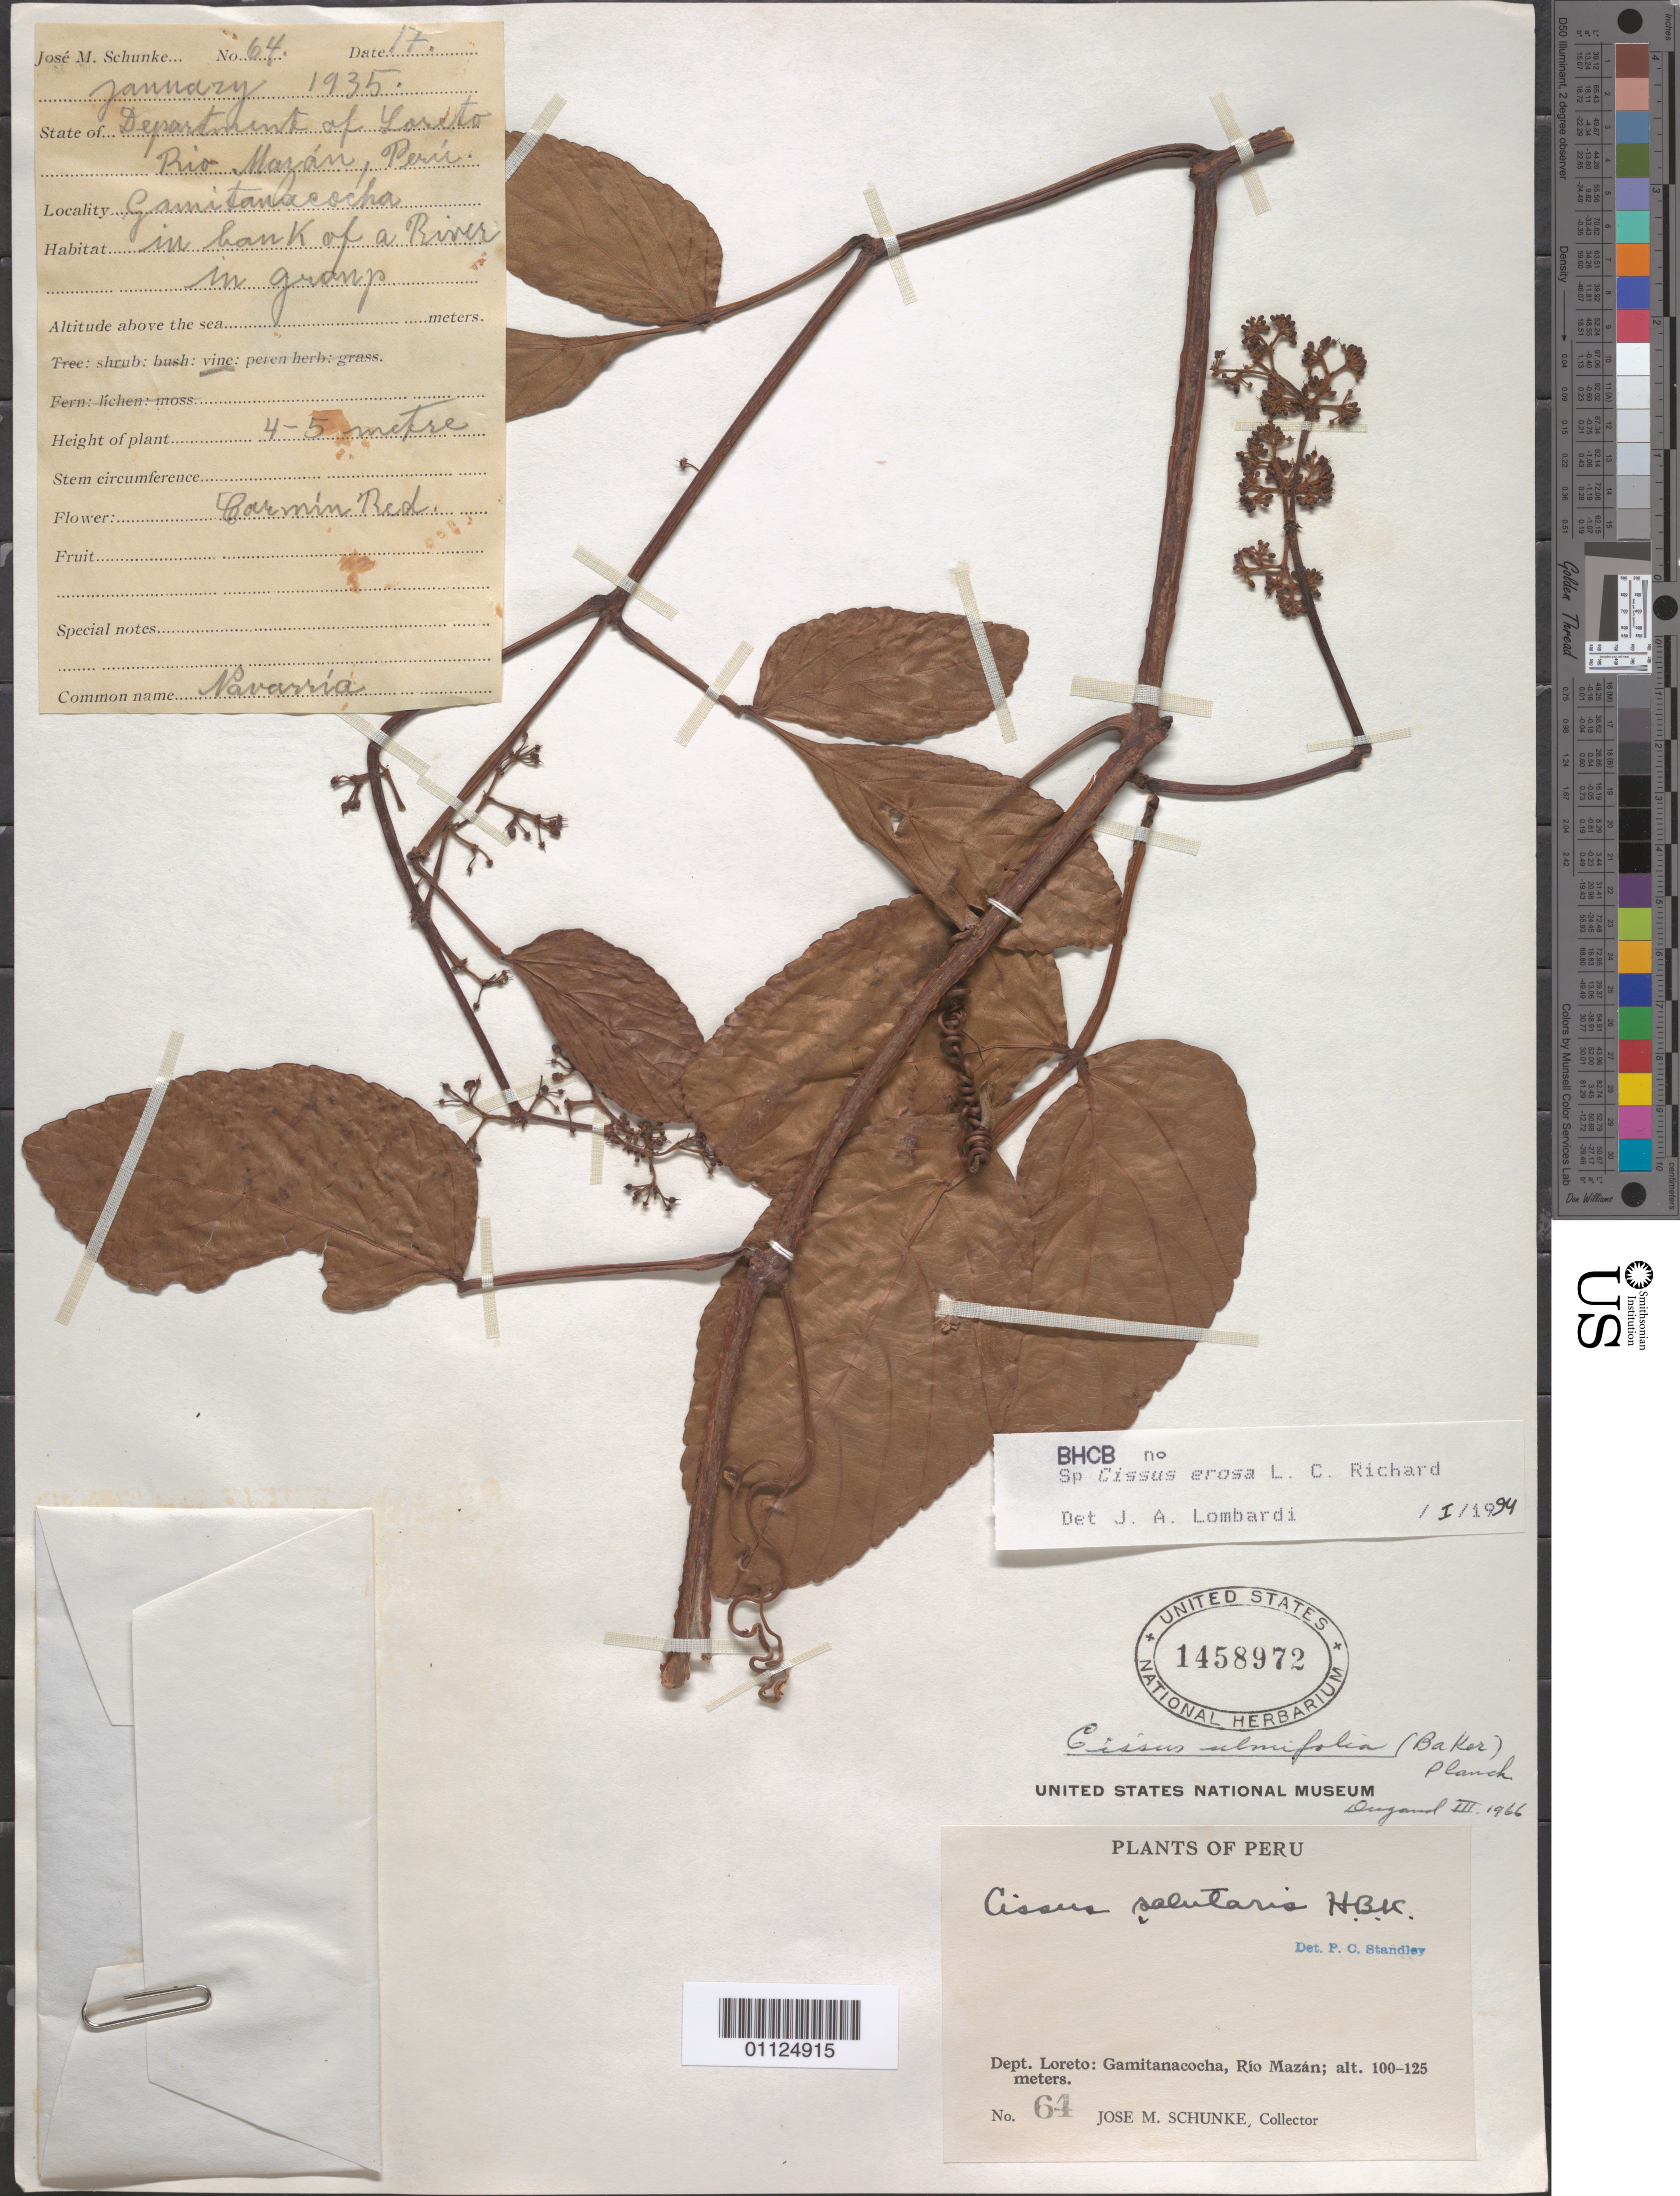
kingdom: Plantae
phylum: Tracheophyta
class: Magnoliopsida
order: Vitales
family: Vitaceae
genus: Cissus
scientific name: Cissus erosa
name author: Rich.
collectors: J. M. Schunke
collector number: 64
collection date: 1935-01-17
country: Peru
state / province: Loreto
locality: Gamitanacocha, Rio Mazan.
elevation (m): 100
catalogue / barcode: US 1458972